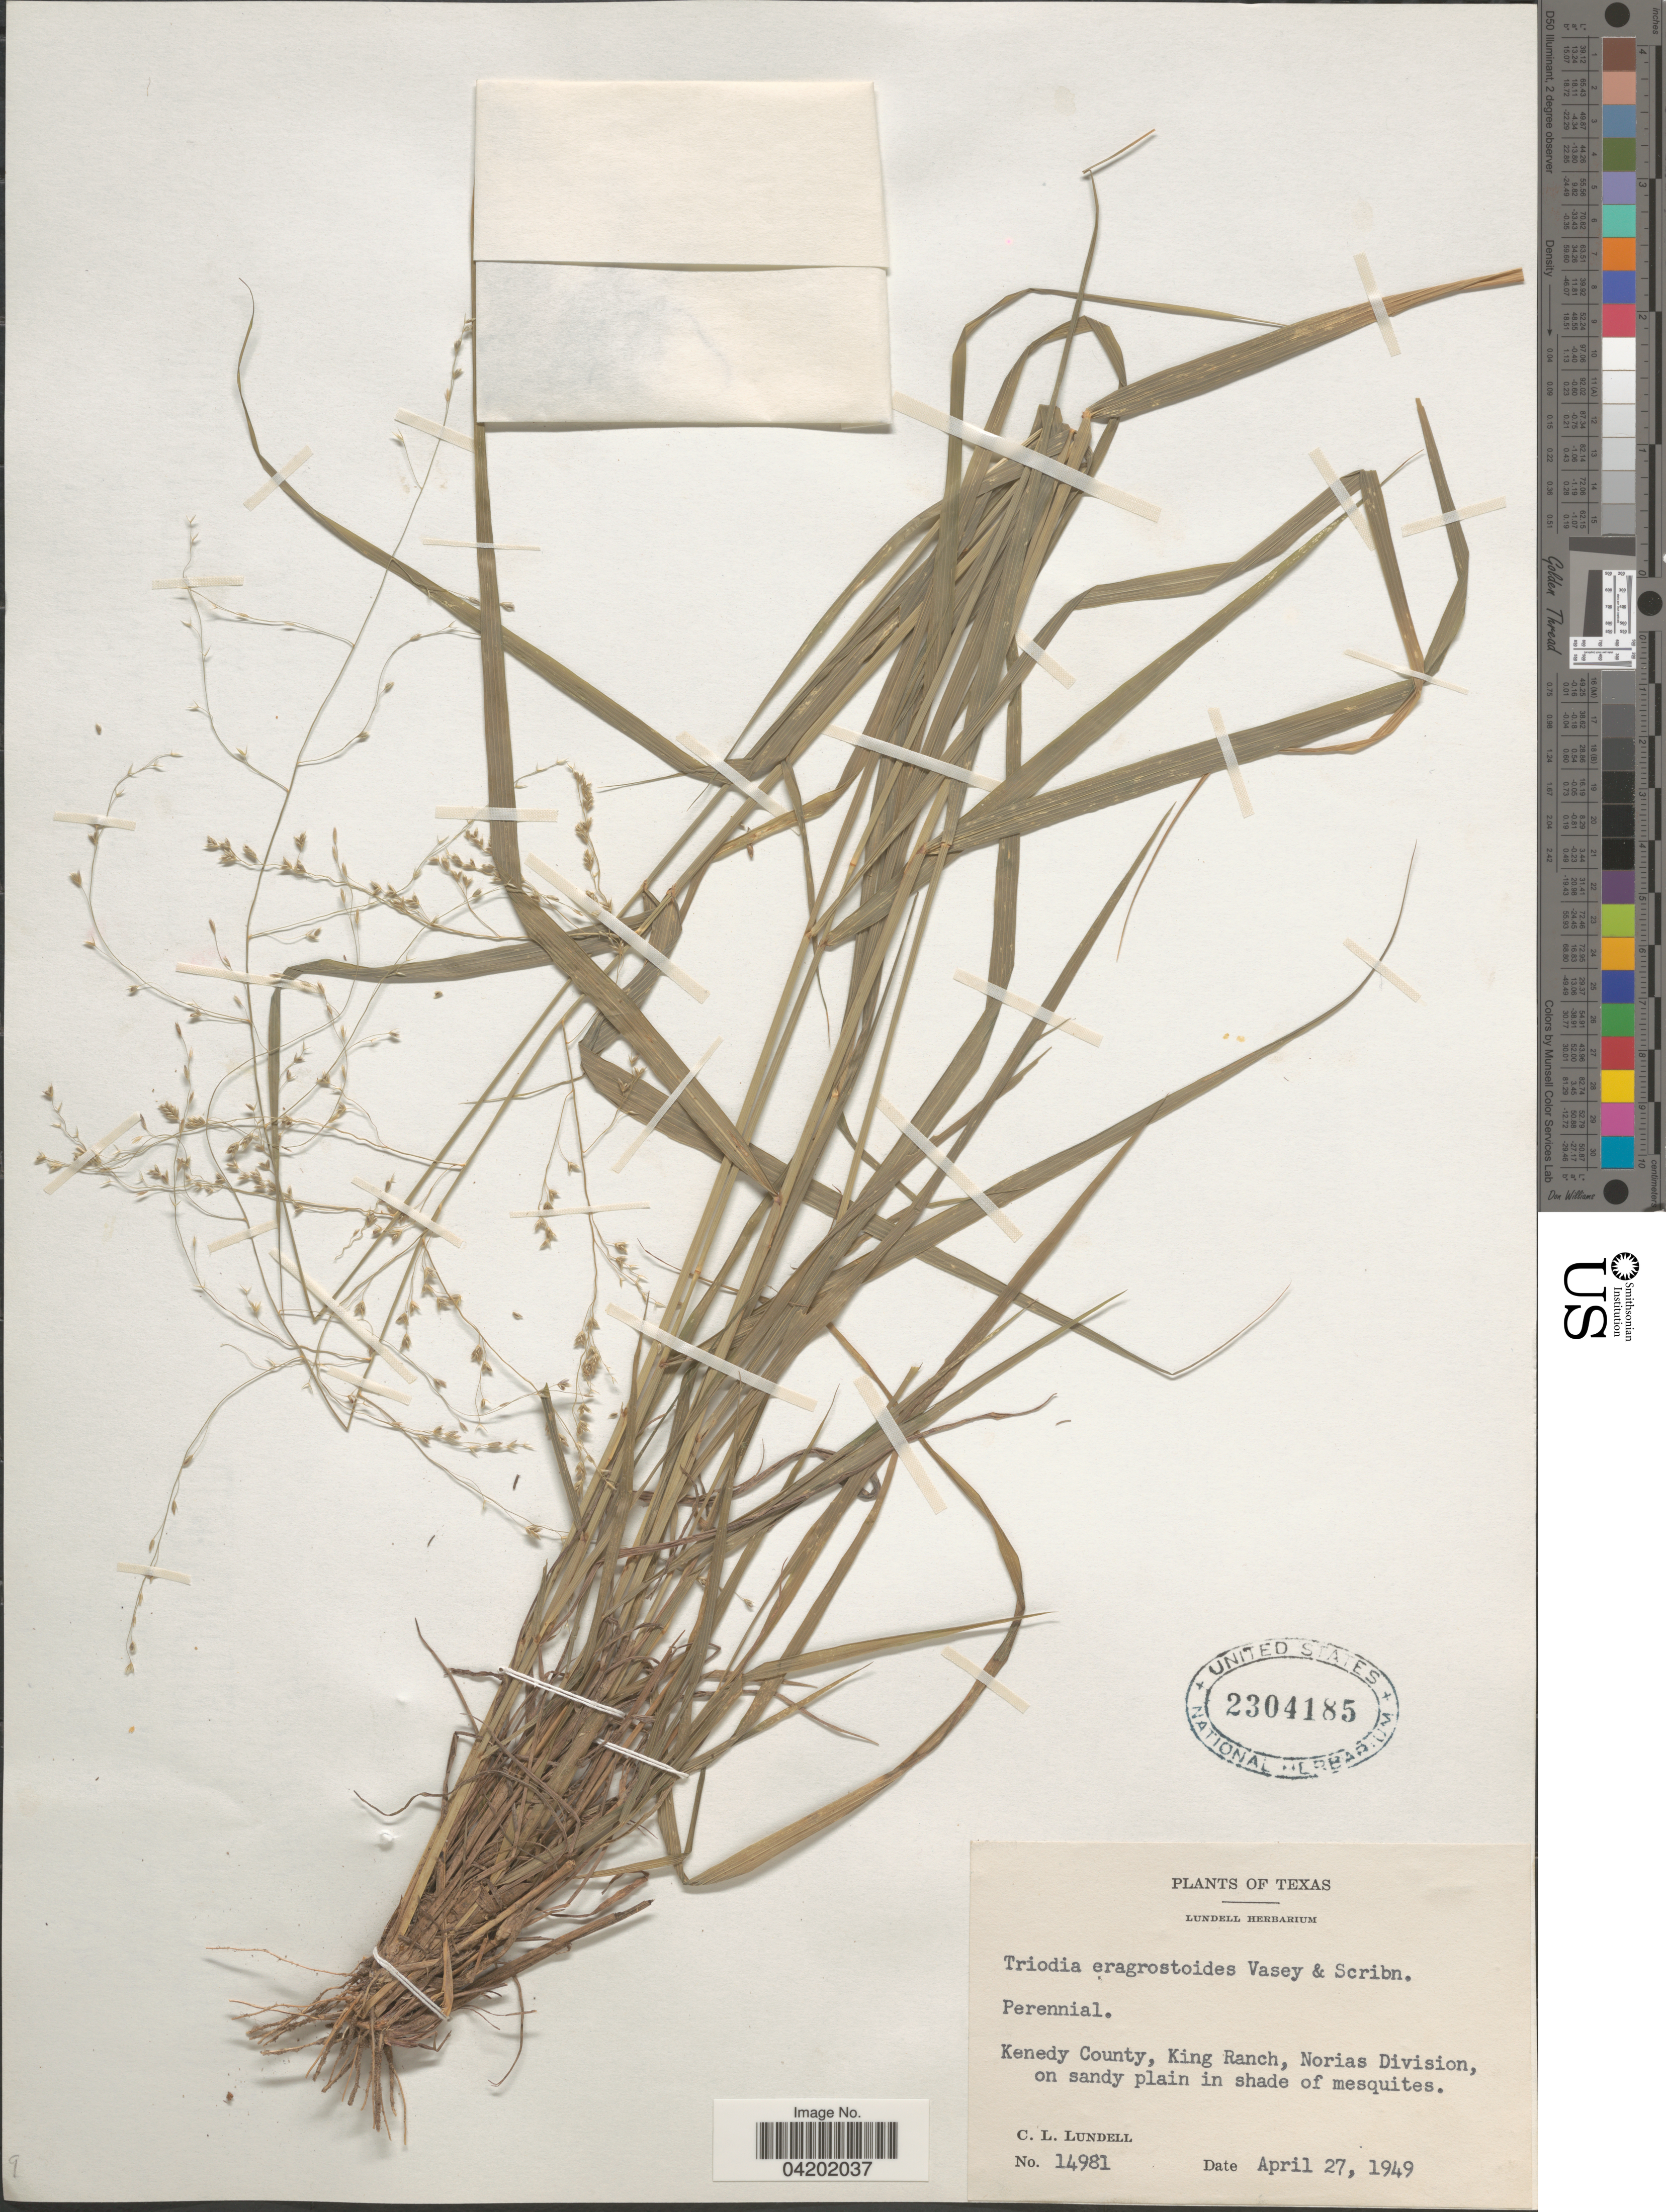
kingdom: Plantae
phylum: Tracheophyta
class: Liliopsida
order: Poales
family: Poaceae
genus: Triplasiella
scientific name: Triplasiella eragrostoides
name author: (Vasey & Scribn.) P.M. Peterson & Romasch.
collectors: C. L. Lundell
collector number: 14981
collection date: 1949-04-27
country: United States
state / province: Texas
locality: Kenedy County, King Ranch, Norias Division, on sandy plain in shade of mesquites.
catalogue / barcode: US 2304185